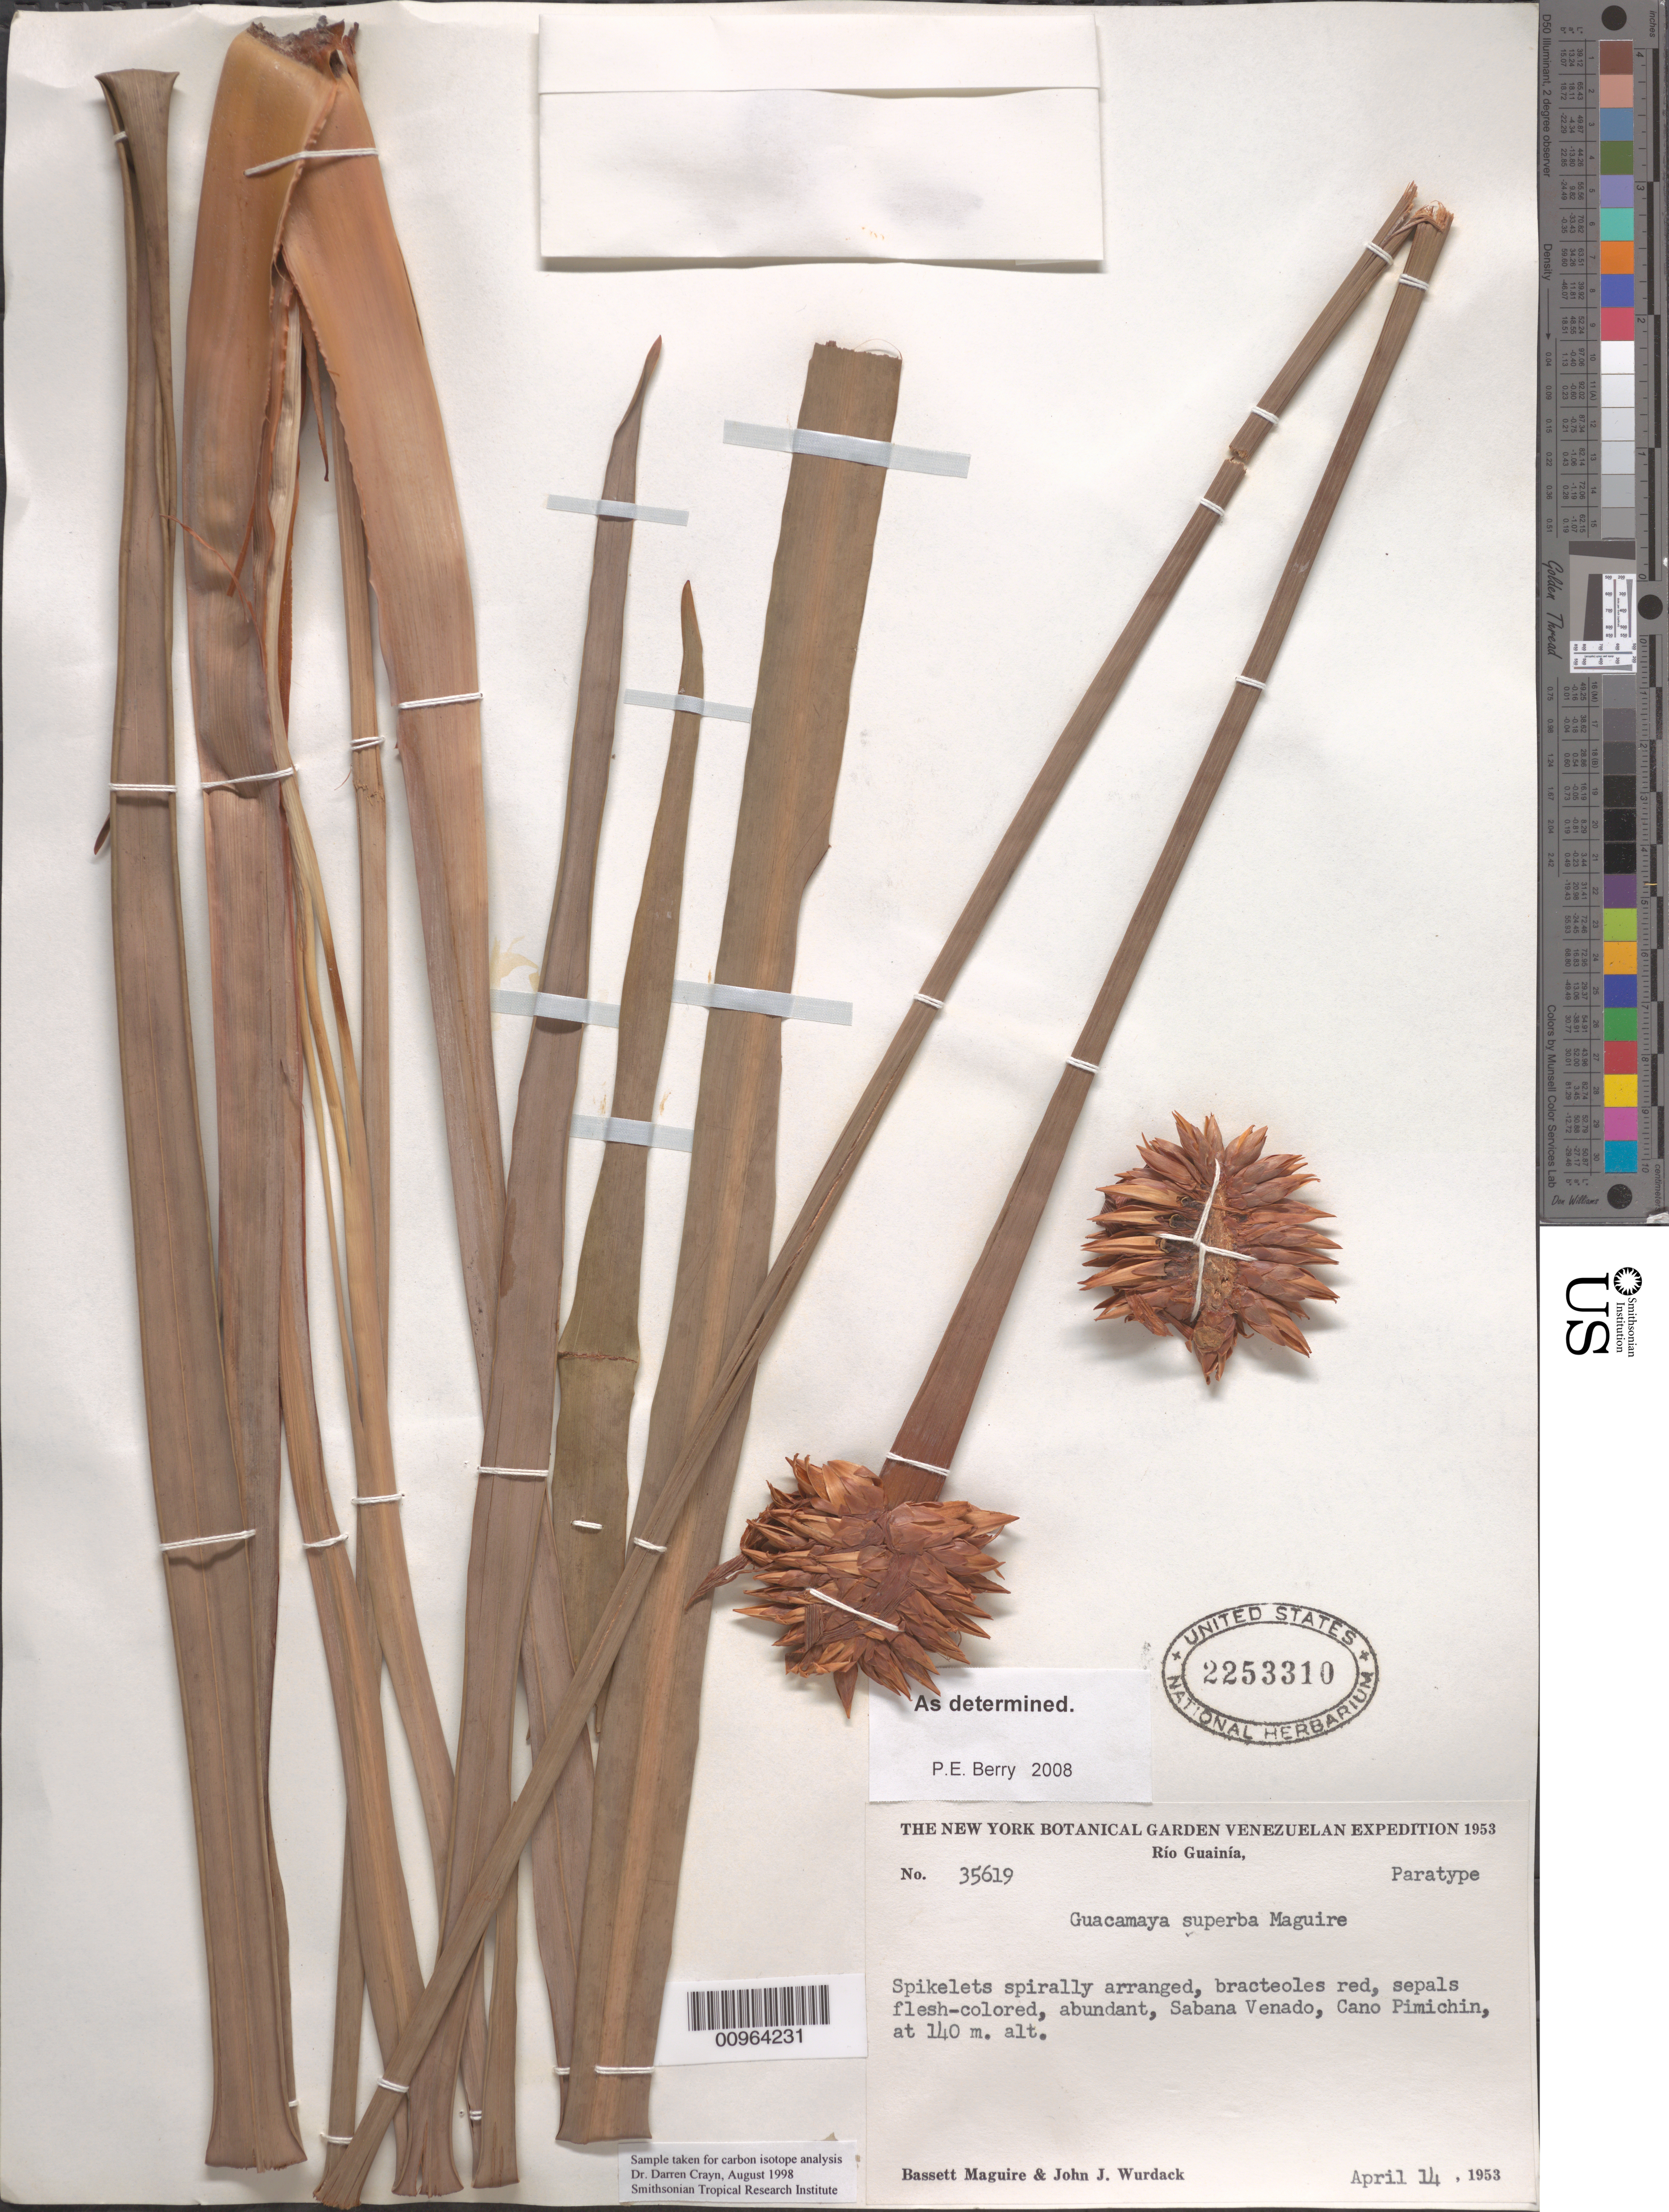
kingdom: Plantae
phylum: Tracheophyta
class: Liliopsida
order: Poales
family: Rapateaceae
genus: Guacamaya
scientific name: Guacamaya superba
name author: Maguire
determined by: Berry, P. E., (WIS), University of Wisconsin - Madison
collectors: B. Maguire & J. J. Wurdack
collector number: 35619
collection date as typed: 14-Apr-53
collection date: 1953-04-14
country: Venezuela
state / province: Amazonas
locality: Cano Pimichin, Sabana Venado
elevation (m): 140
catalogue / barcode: US 2253310